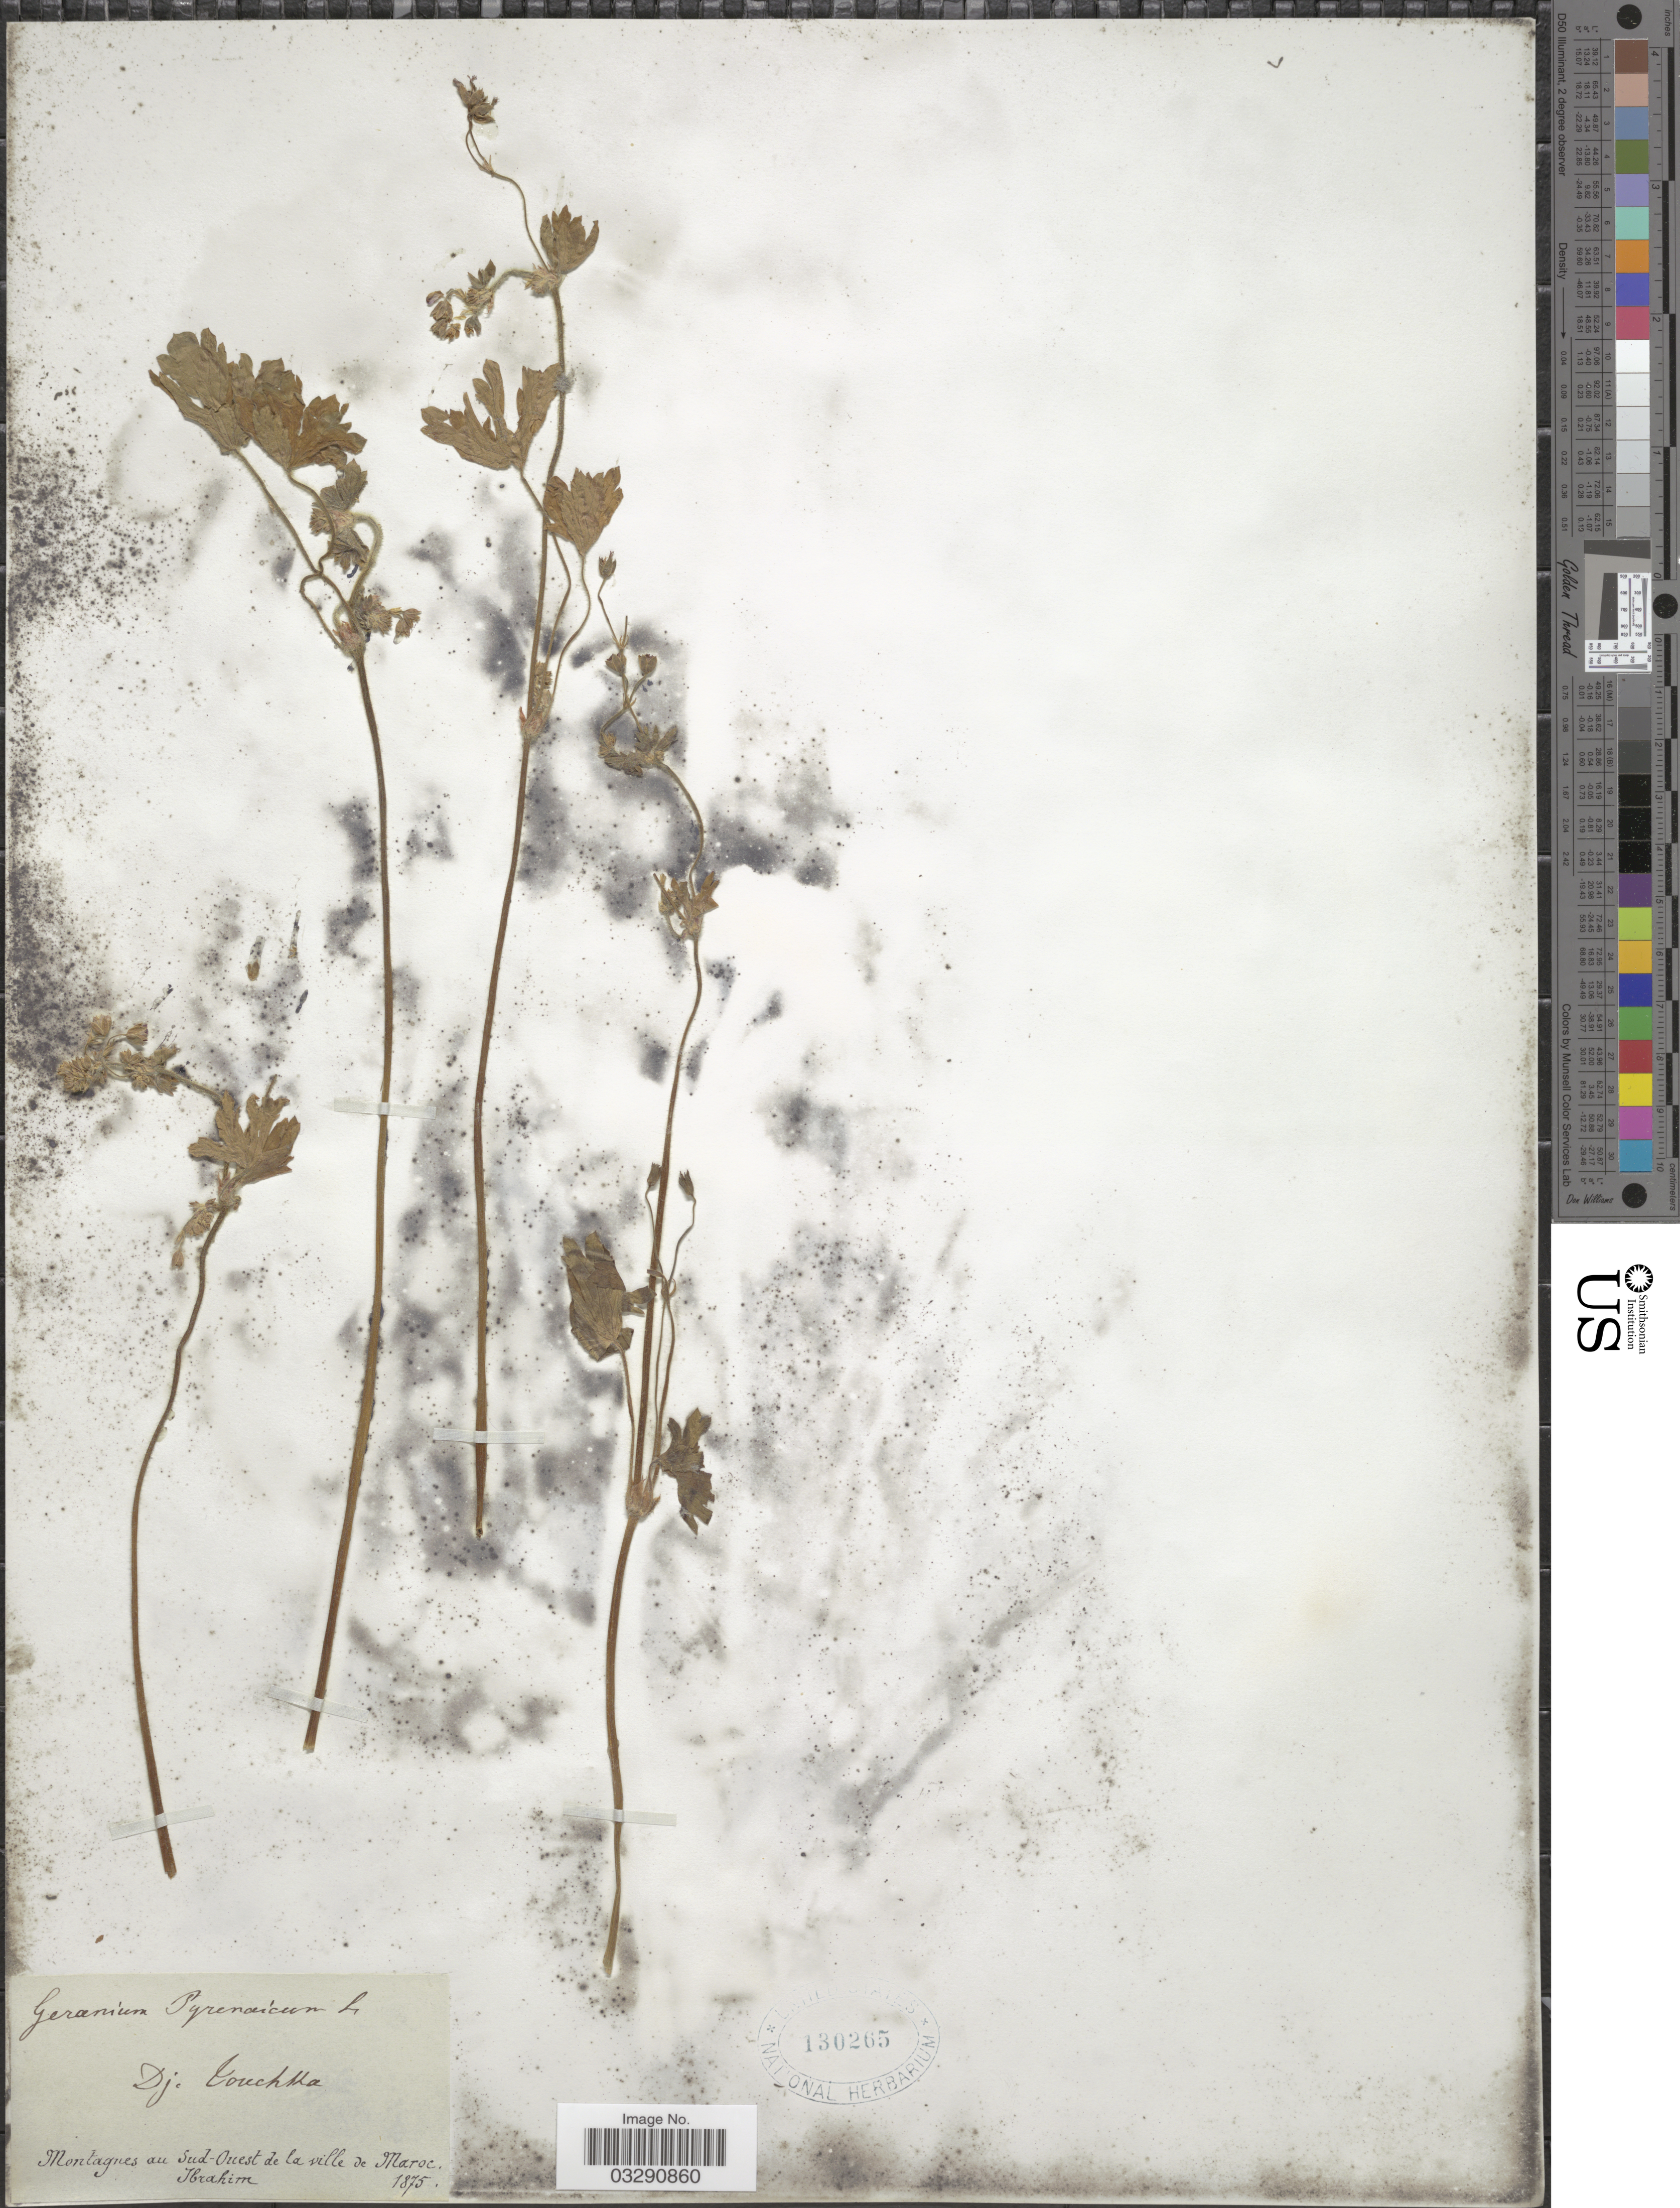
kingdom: Plantae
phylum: Tracheophyta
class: Magnoliopsida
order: Geraniales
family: Geraniaceae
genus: Geranium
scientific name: Geranium pyrenaicum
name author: Burm. f.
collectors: -. Ibrahim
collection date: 1875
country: Morocco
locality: Montagnes au Sud-Ouest de la ville de Maroc.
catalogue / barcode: US 130265